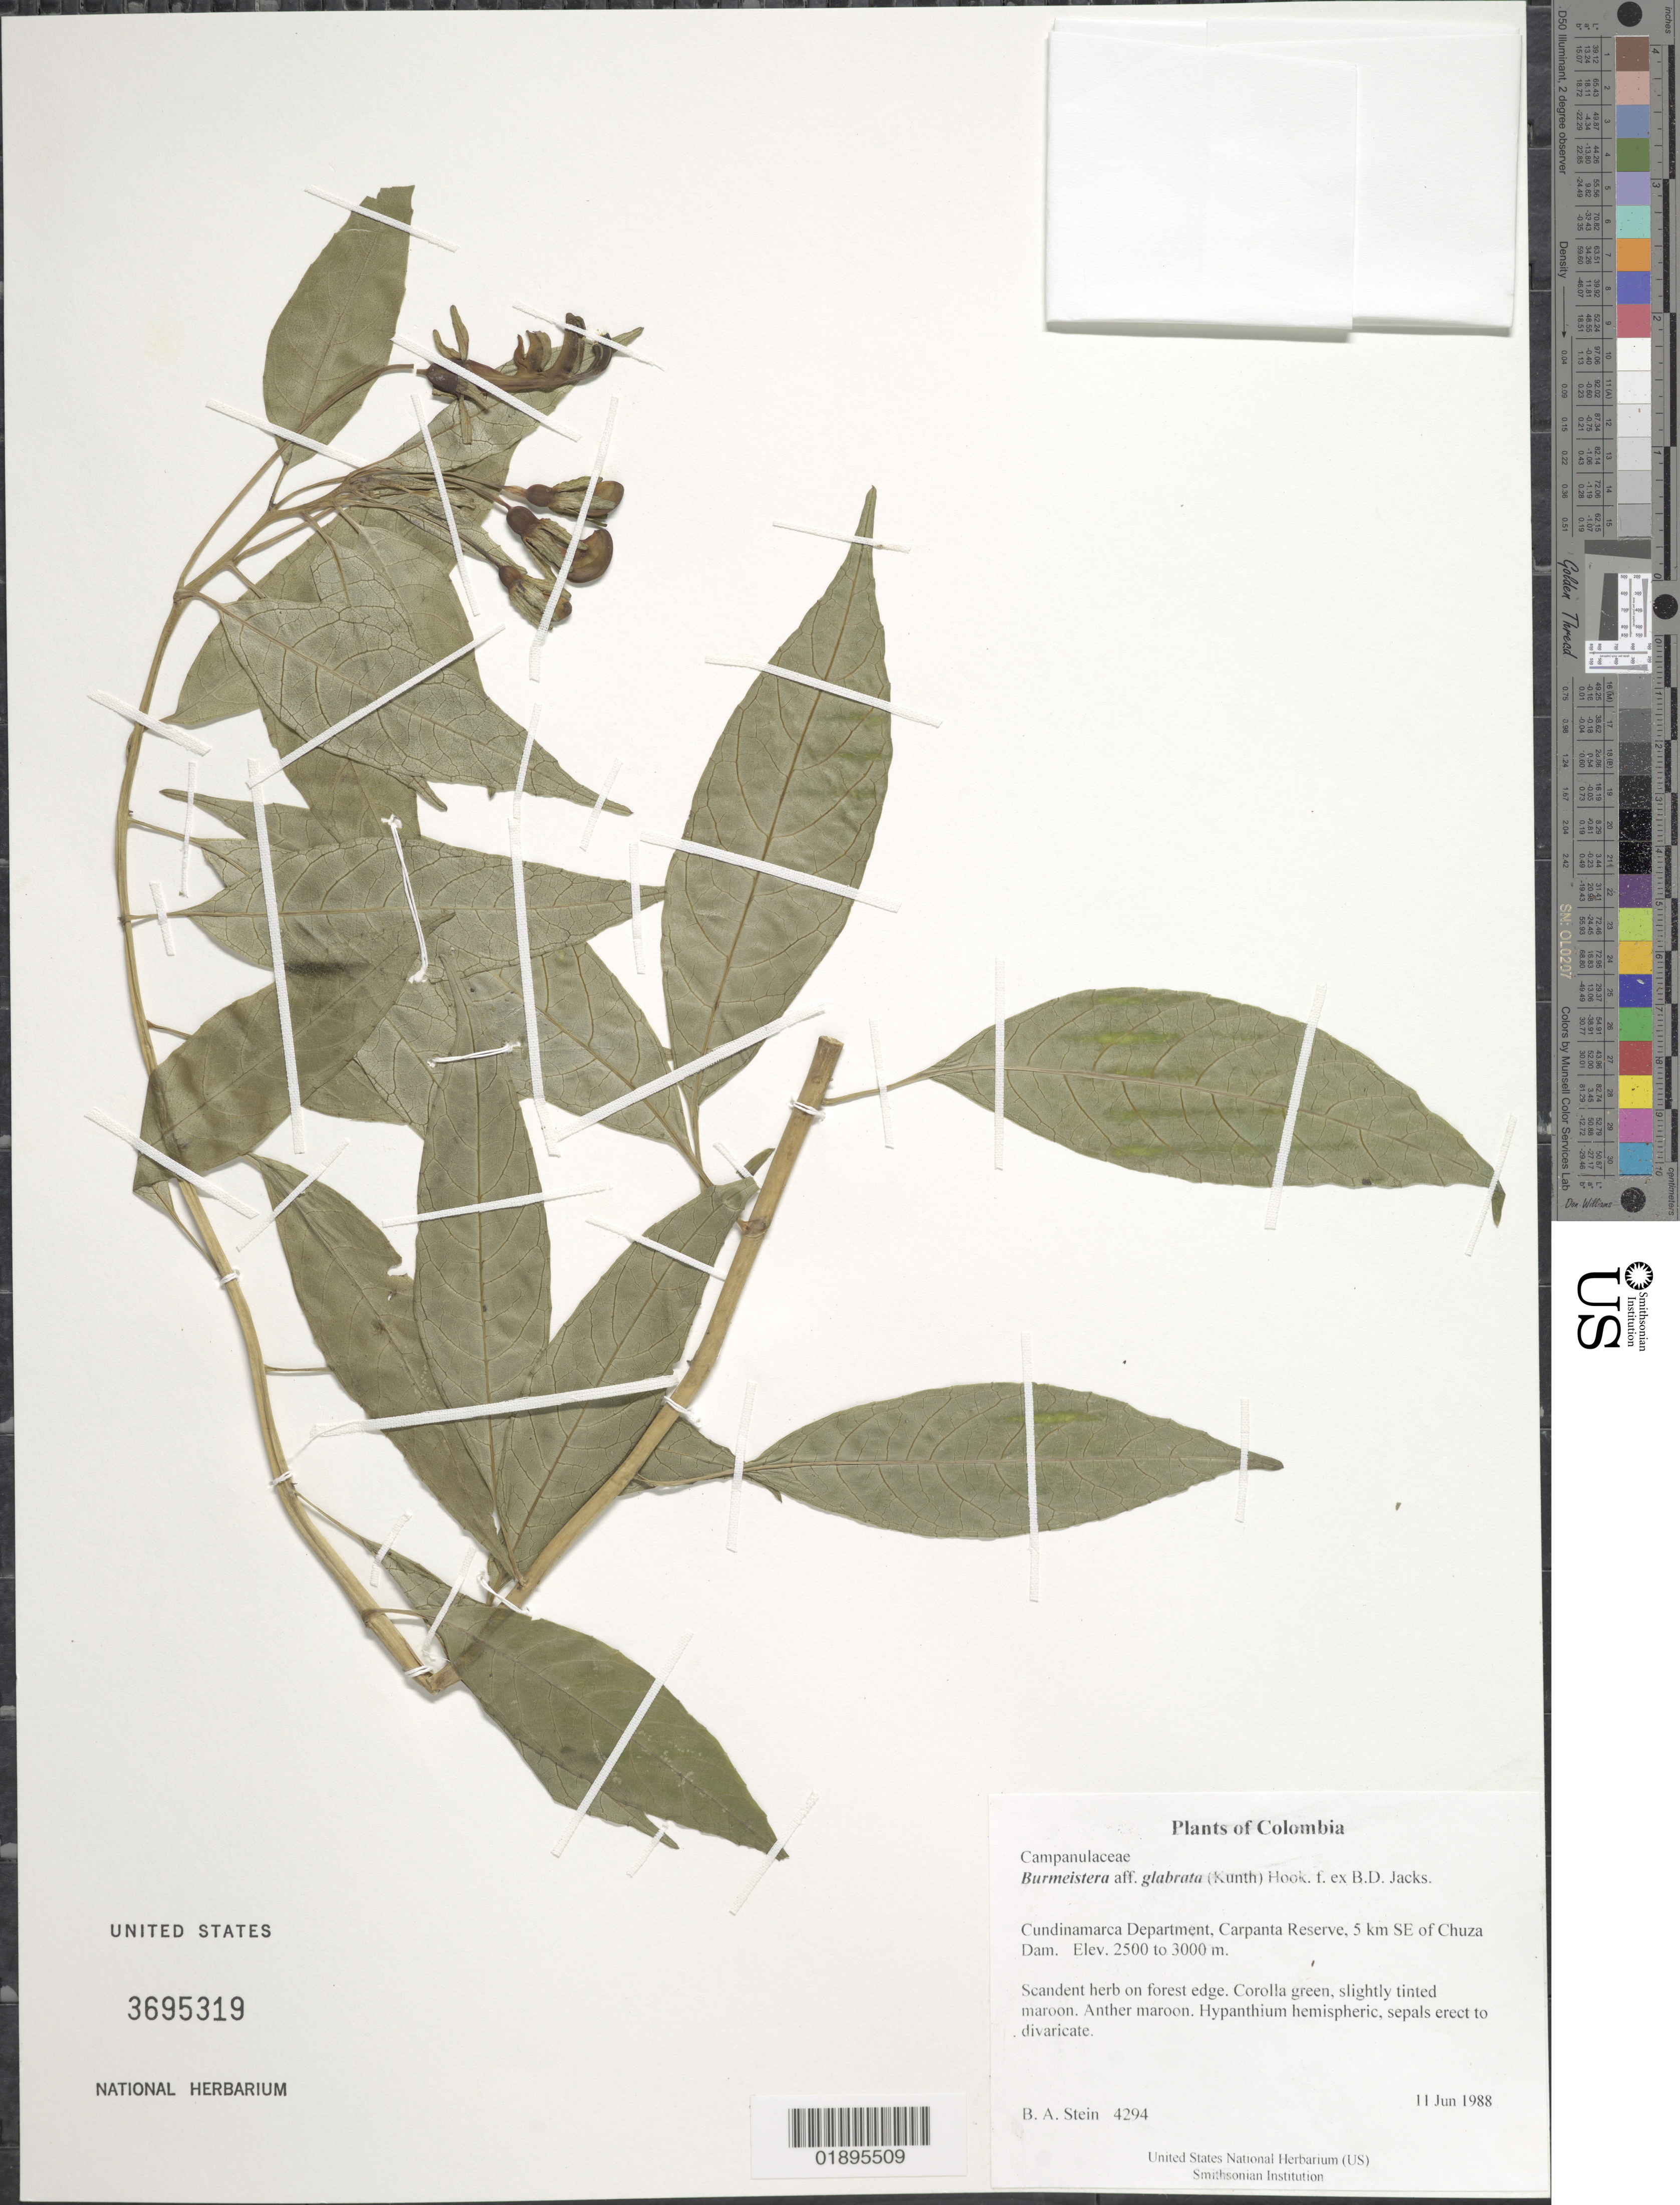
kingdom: Plantae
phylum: Tracheophyta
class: Magnoliopsida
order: Asterales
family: Campanulaceae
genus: Burmeistera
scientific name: Burmeistera glabrata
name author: (Kunth) Hook. f. ex B.D. Jacks.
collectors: B. A. Stein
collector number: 4294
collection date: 1988-06-11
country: Colombia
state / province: Cundinamarca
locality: Carpanta Reserve, 5 km SE of Chuza Dam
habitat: Forest edge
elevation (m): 2500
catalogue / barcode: US 3695319